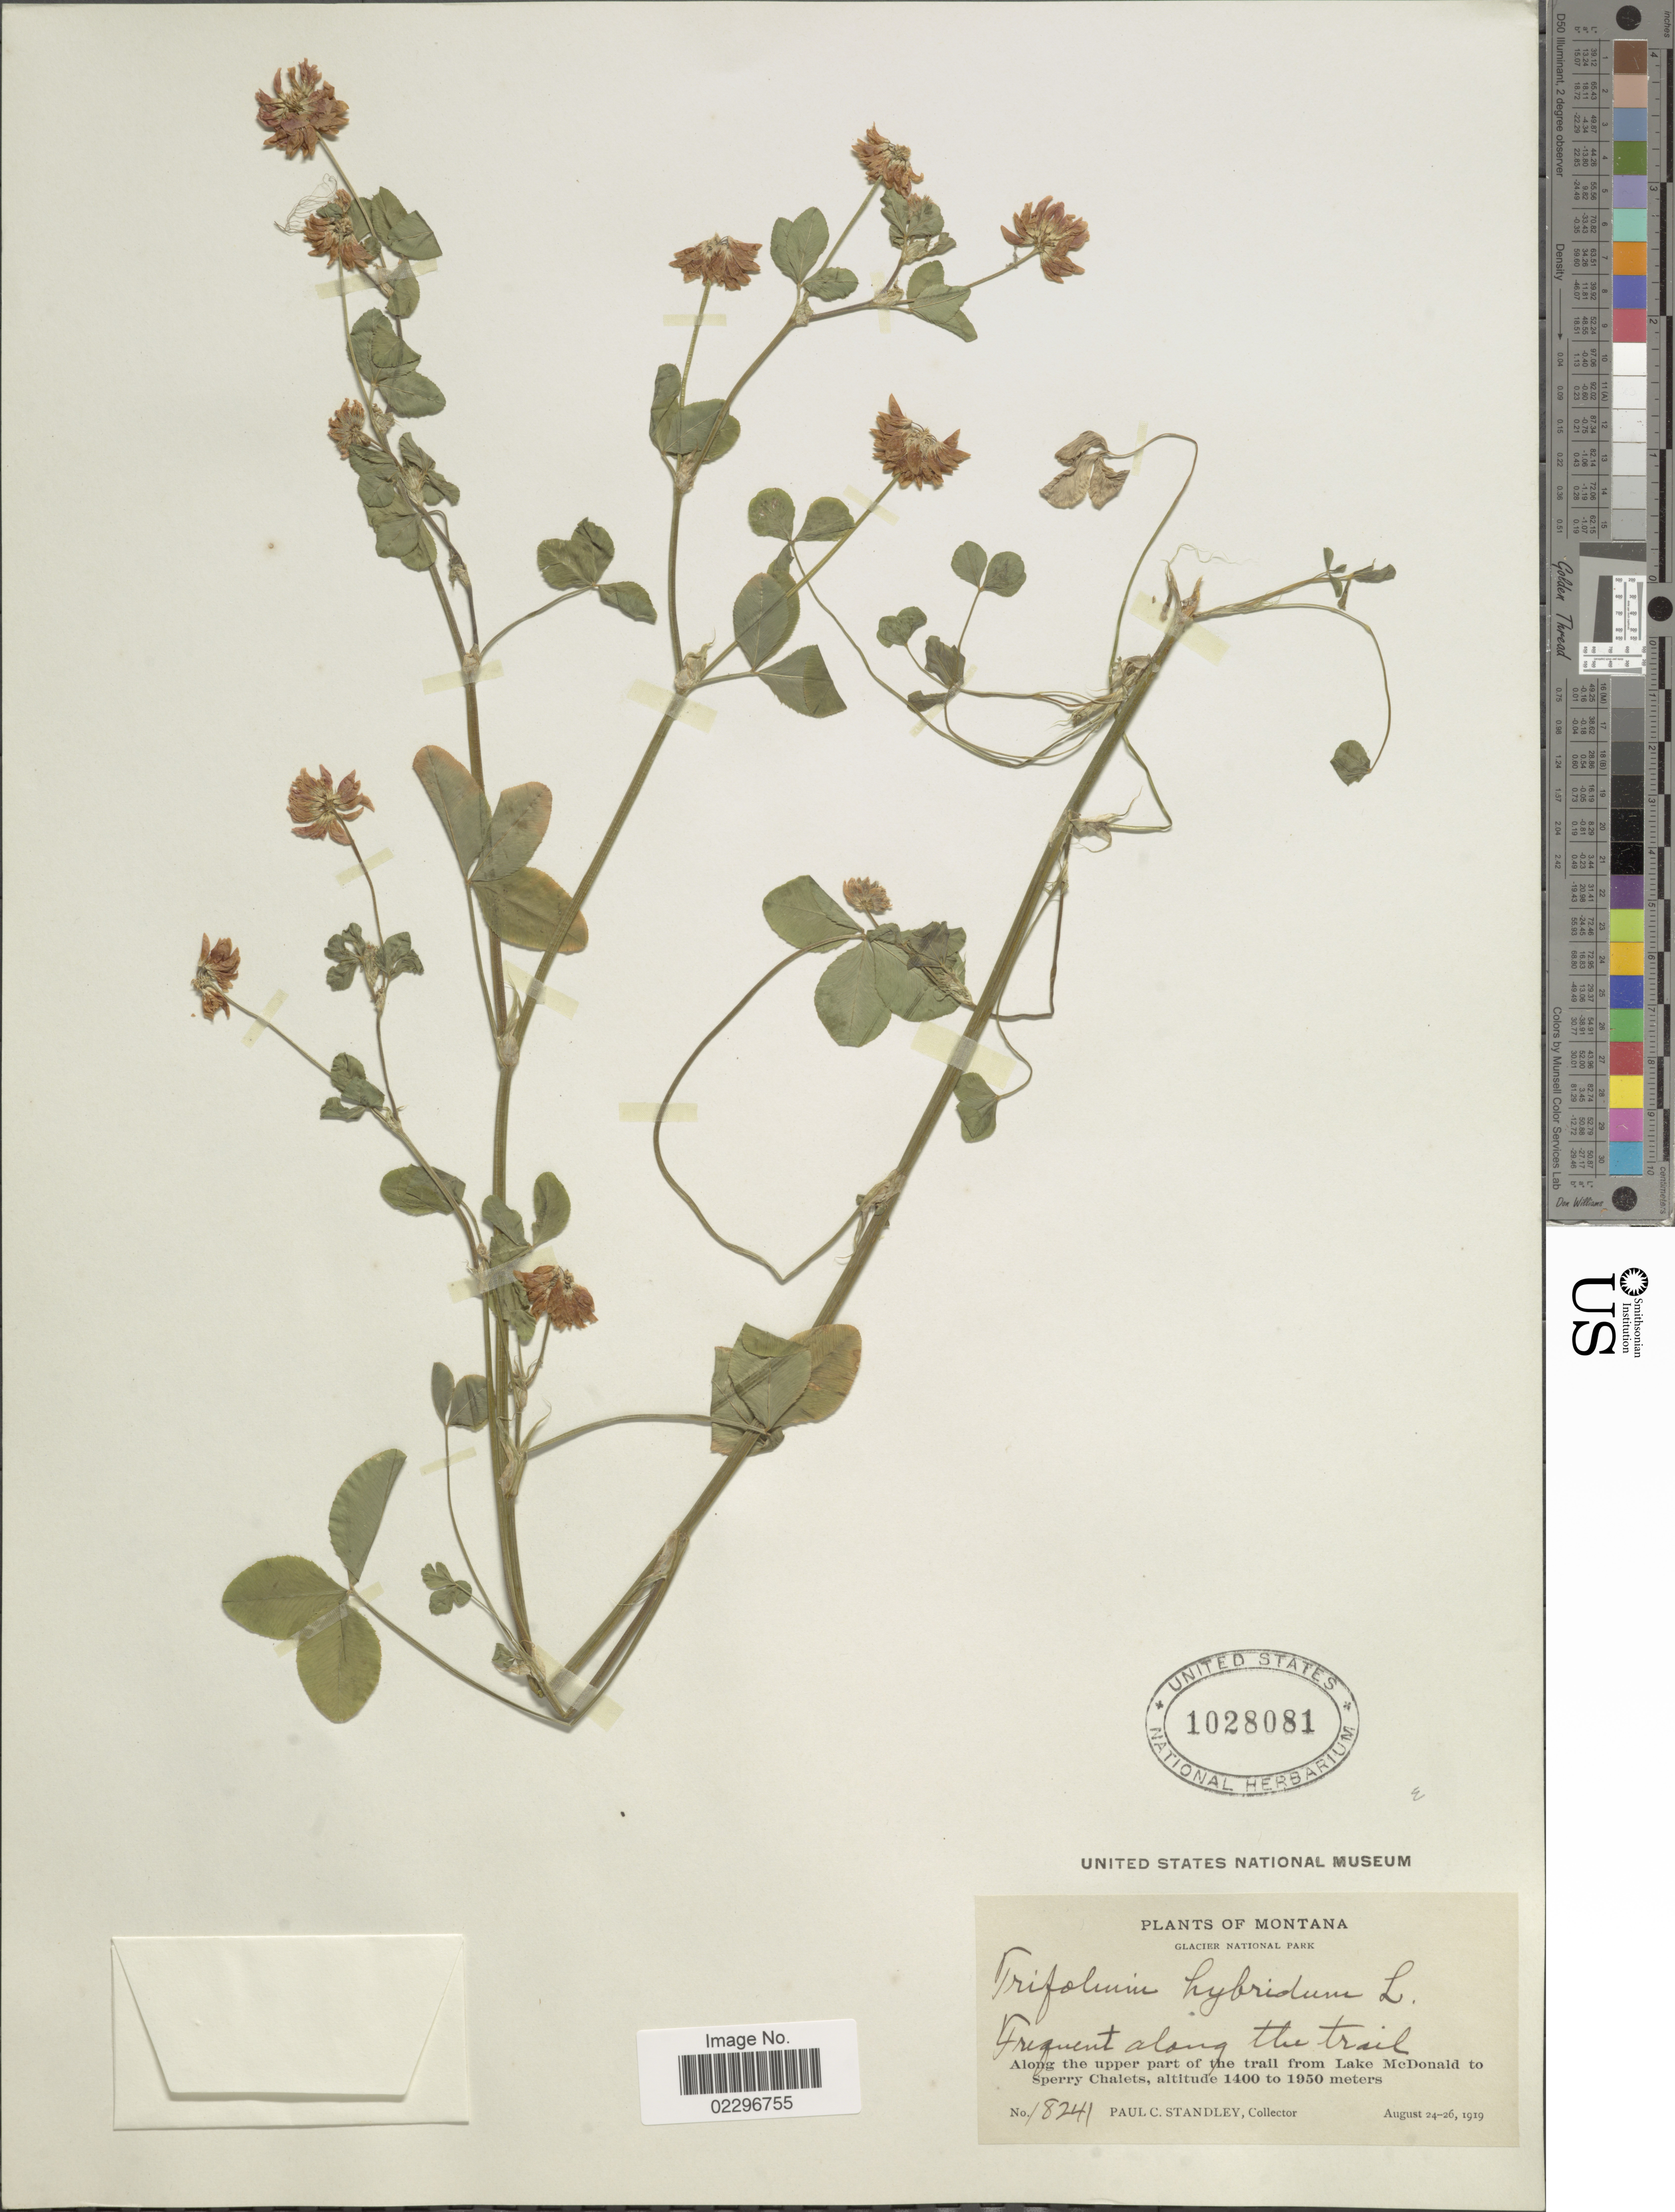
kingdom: Plantae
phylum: Tracheophyta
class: Magnoliopsida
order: Fabales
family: Fabaceae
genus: Trifolium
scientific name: Trifolium hybridum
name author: L.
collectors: P. C. Standley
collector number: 18241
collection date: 1919-08-24/1919-08-26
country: United States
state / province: Montana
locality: Glacier National park. Along the upper part of the trail from Lake McDonald to Sperry Chalets.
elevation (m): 1400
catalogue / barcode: US 1028081